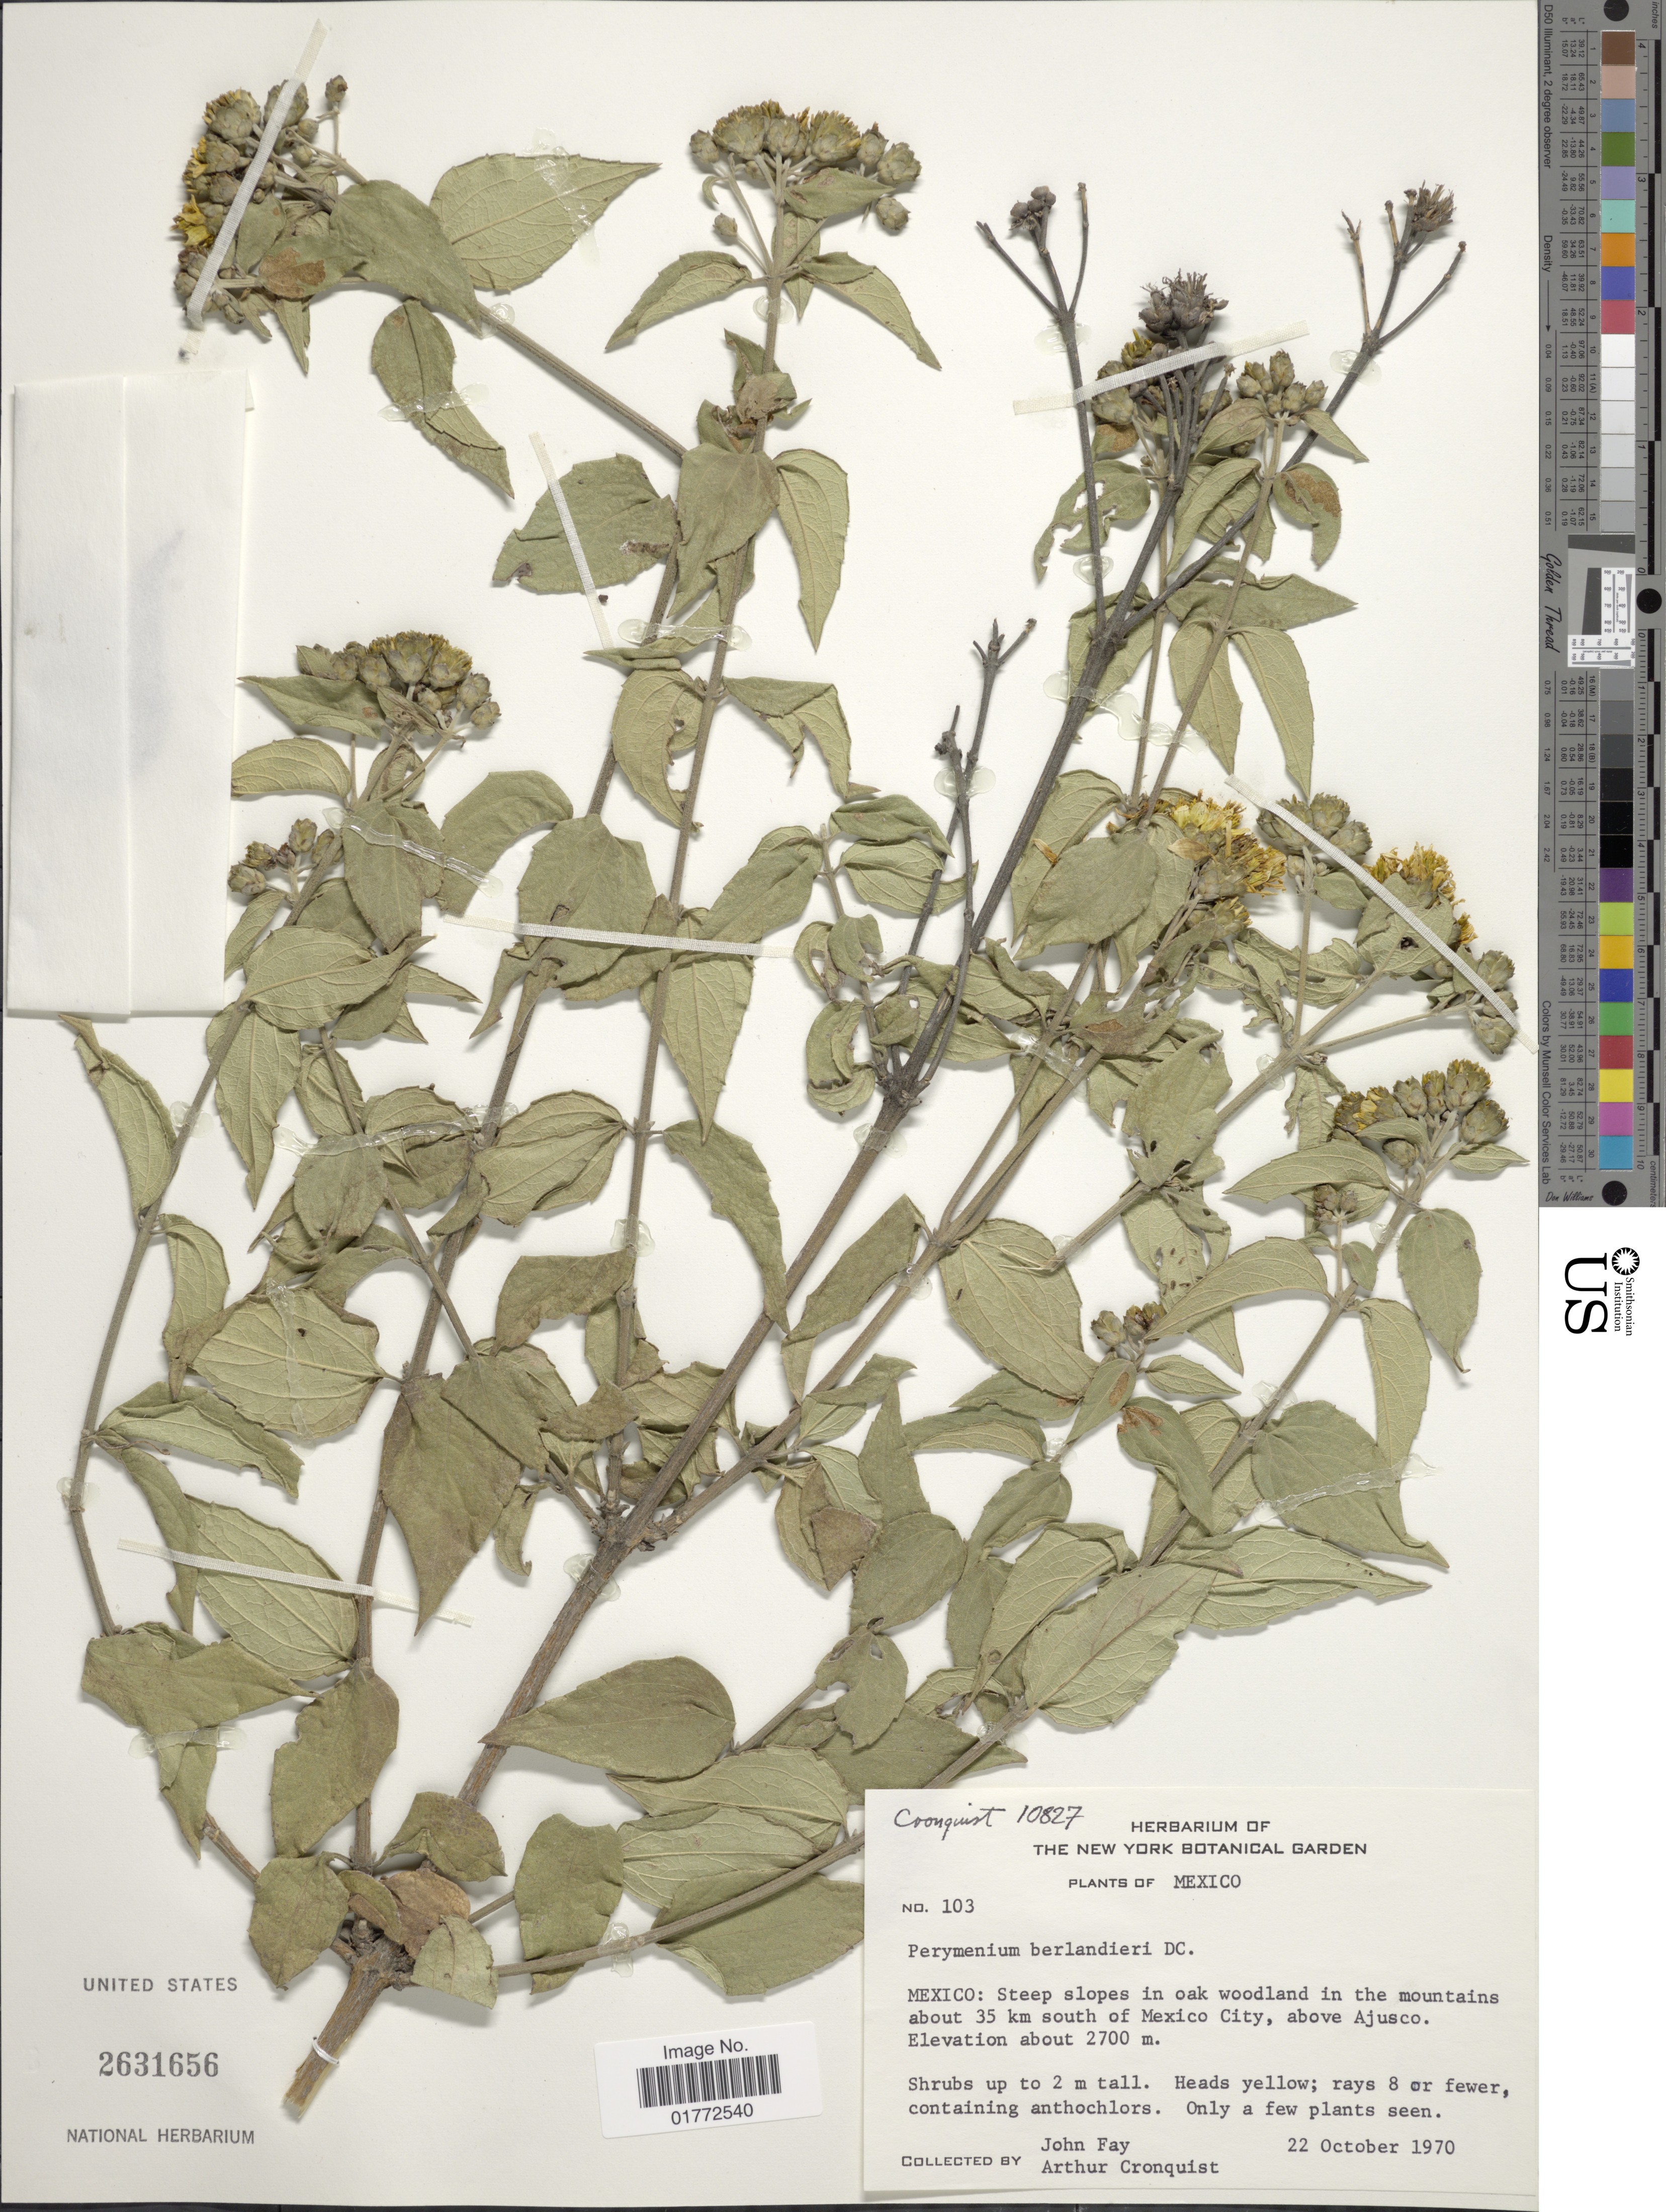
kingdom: Plantae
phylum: Tracheophyta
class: Magnoliopsida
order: Asterales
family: Asteraceae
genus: Perymenium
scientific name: Perymenium berlandieri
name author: DC.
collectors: J. M. Fay & A. J. Cronquist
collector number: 103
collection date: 1970-10-22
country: Mexico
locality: Steep slopes in oak woodland in the mountains about 35 km south of Mexico City, above Ajusco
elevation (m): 2700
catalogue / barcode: US 2631656